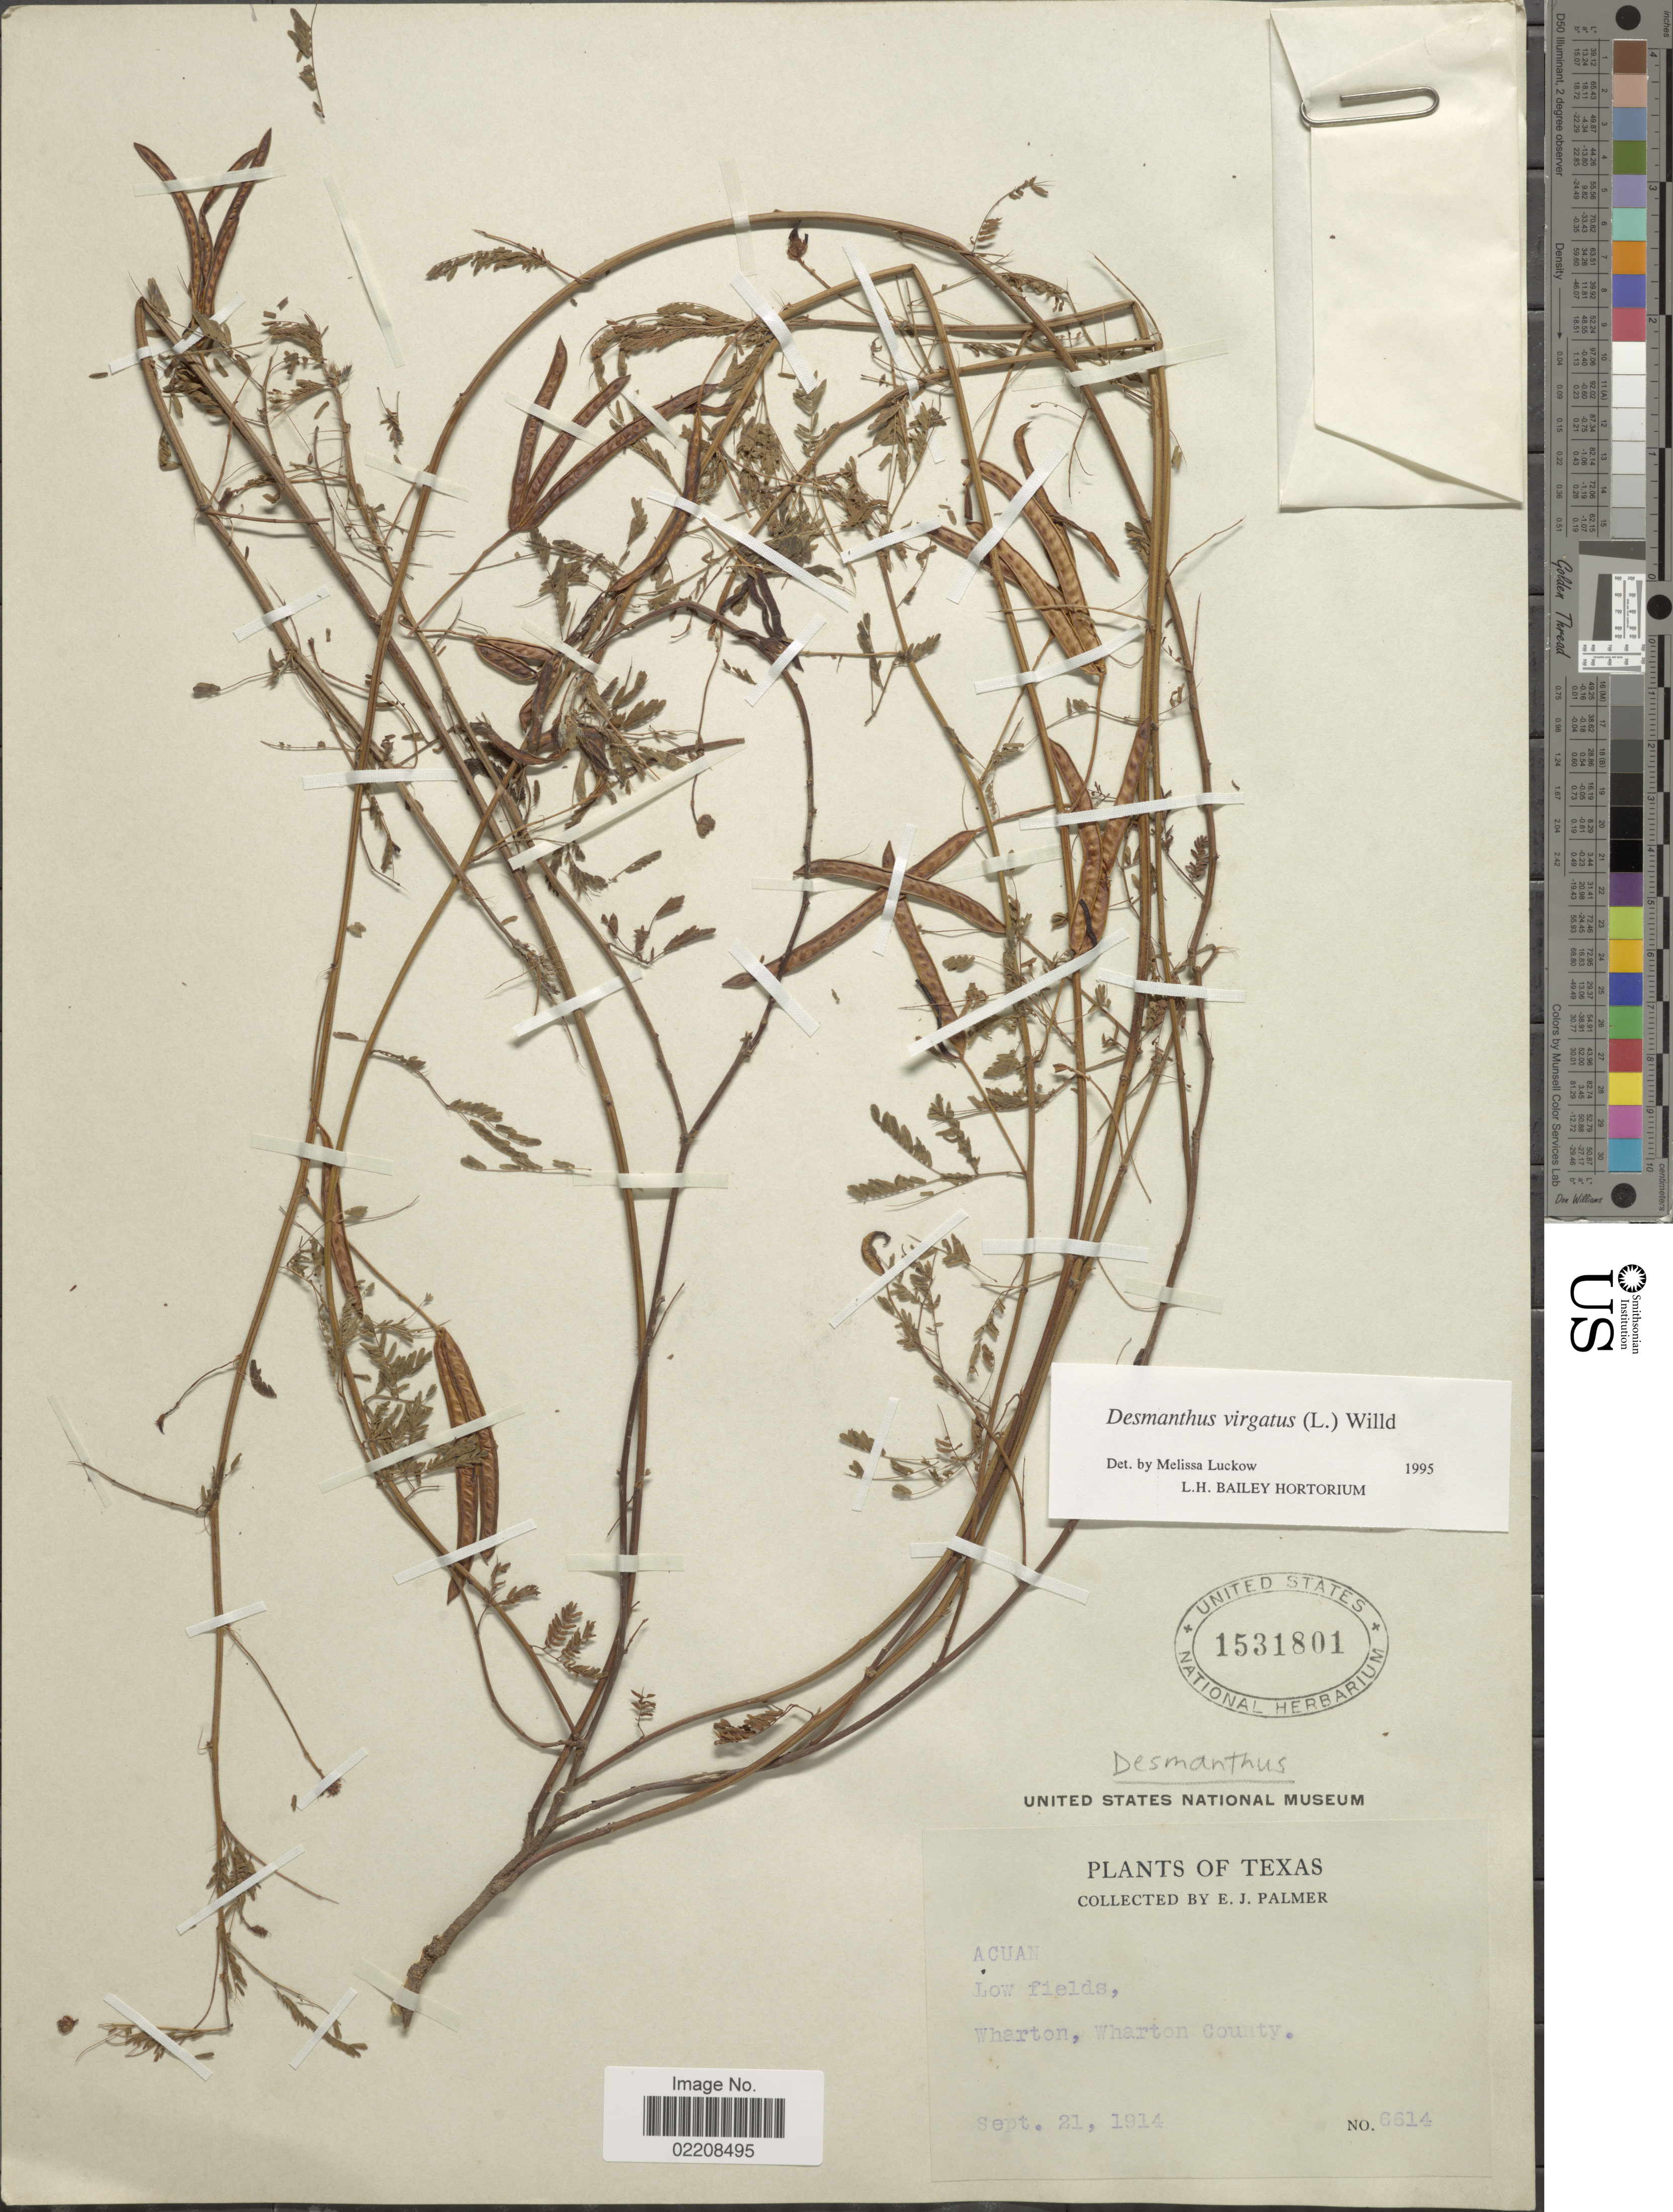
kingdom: Plantae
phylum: Tracheophyta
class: Magnoliopsida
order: Fabales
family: Fabaceae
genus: Desmanthus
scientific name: Desmanthus virgatus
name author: (L.) Willd.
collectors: E. J. Palmer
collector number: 6614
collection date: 1914-09-21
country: United States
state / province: Texas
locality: Low fields, Wharton, Wharton County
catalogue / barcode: US 1531801